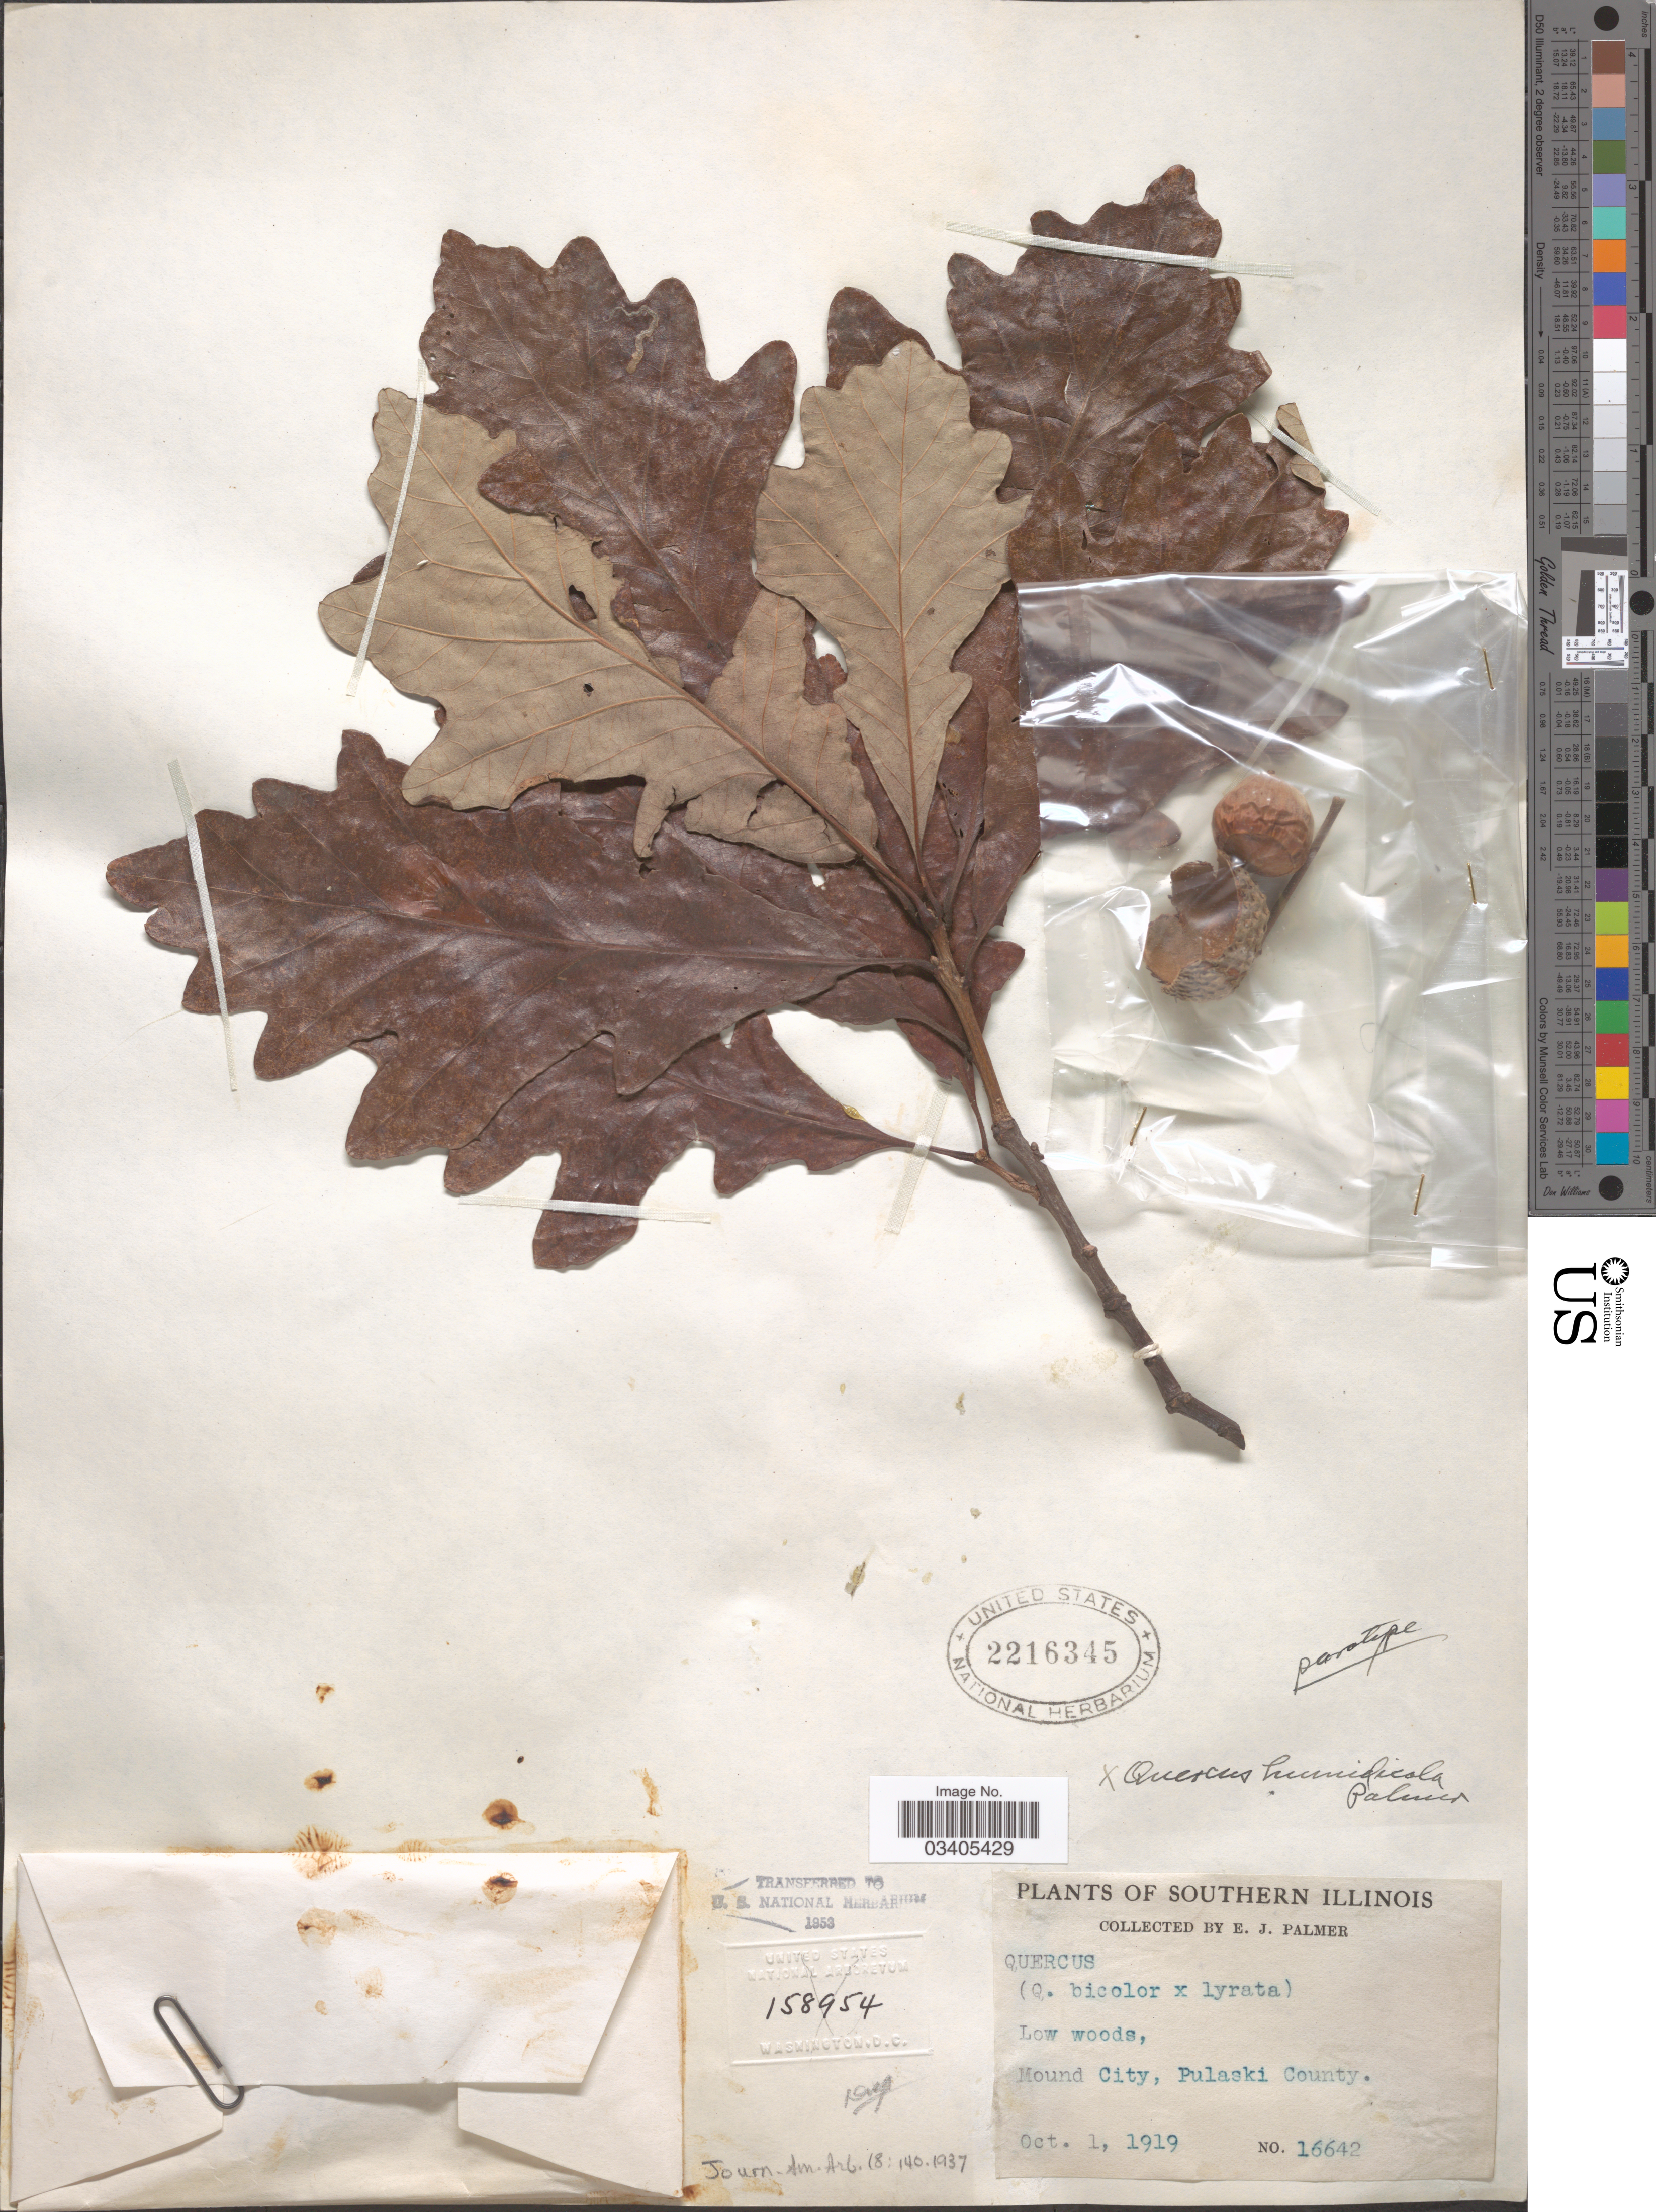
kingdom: Plantae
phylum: Tracheophyta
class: Magnoliopsida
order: Fagales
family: Fagaceae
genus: Quercus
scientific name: Quercus x humidicola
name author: E.J. Palmer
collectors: E. J. Palmer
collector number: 16642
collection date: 1919-10-01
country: United States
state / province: Illinois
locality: Southern Illinois. Mound City, Pulaski County.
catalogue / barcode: US 2216345